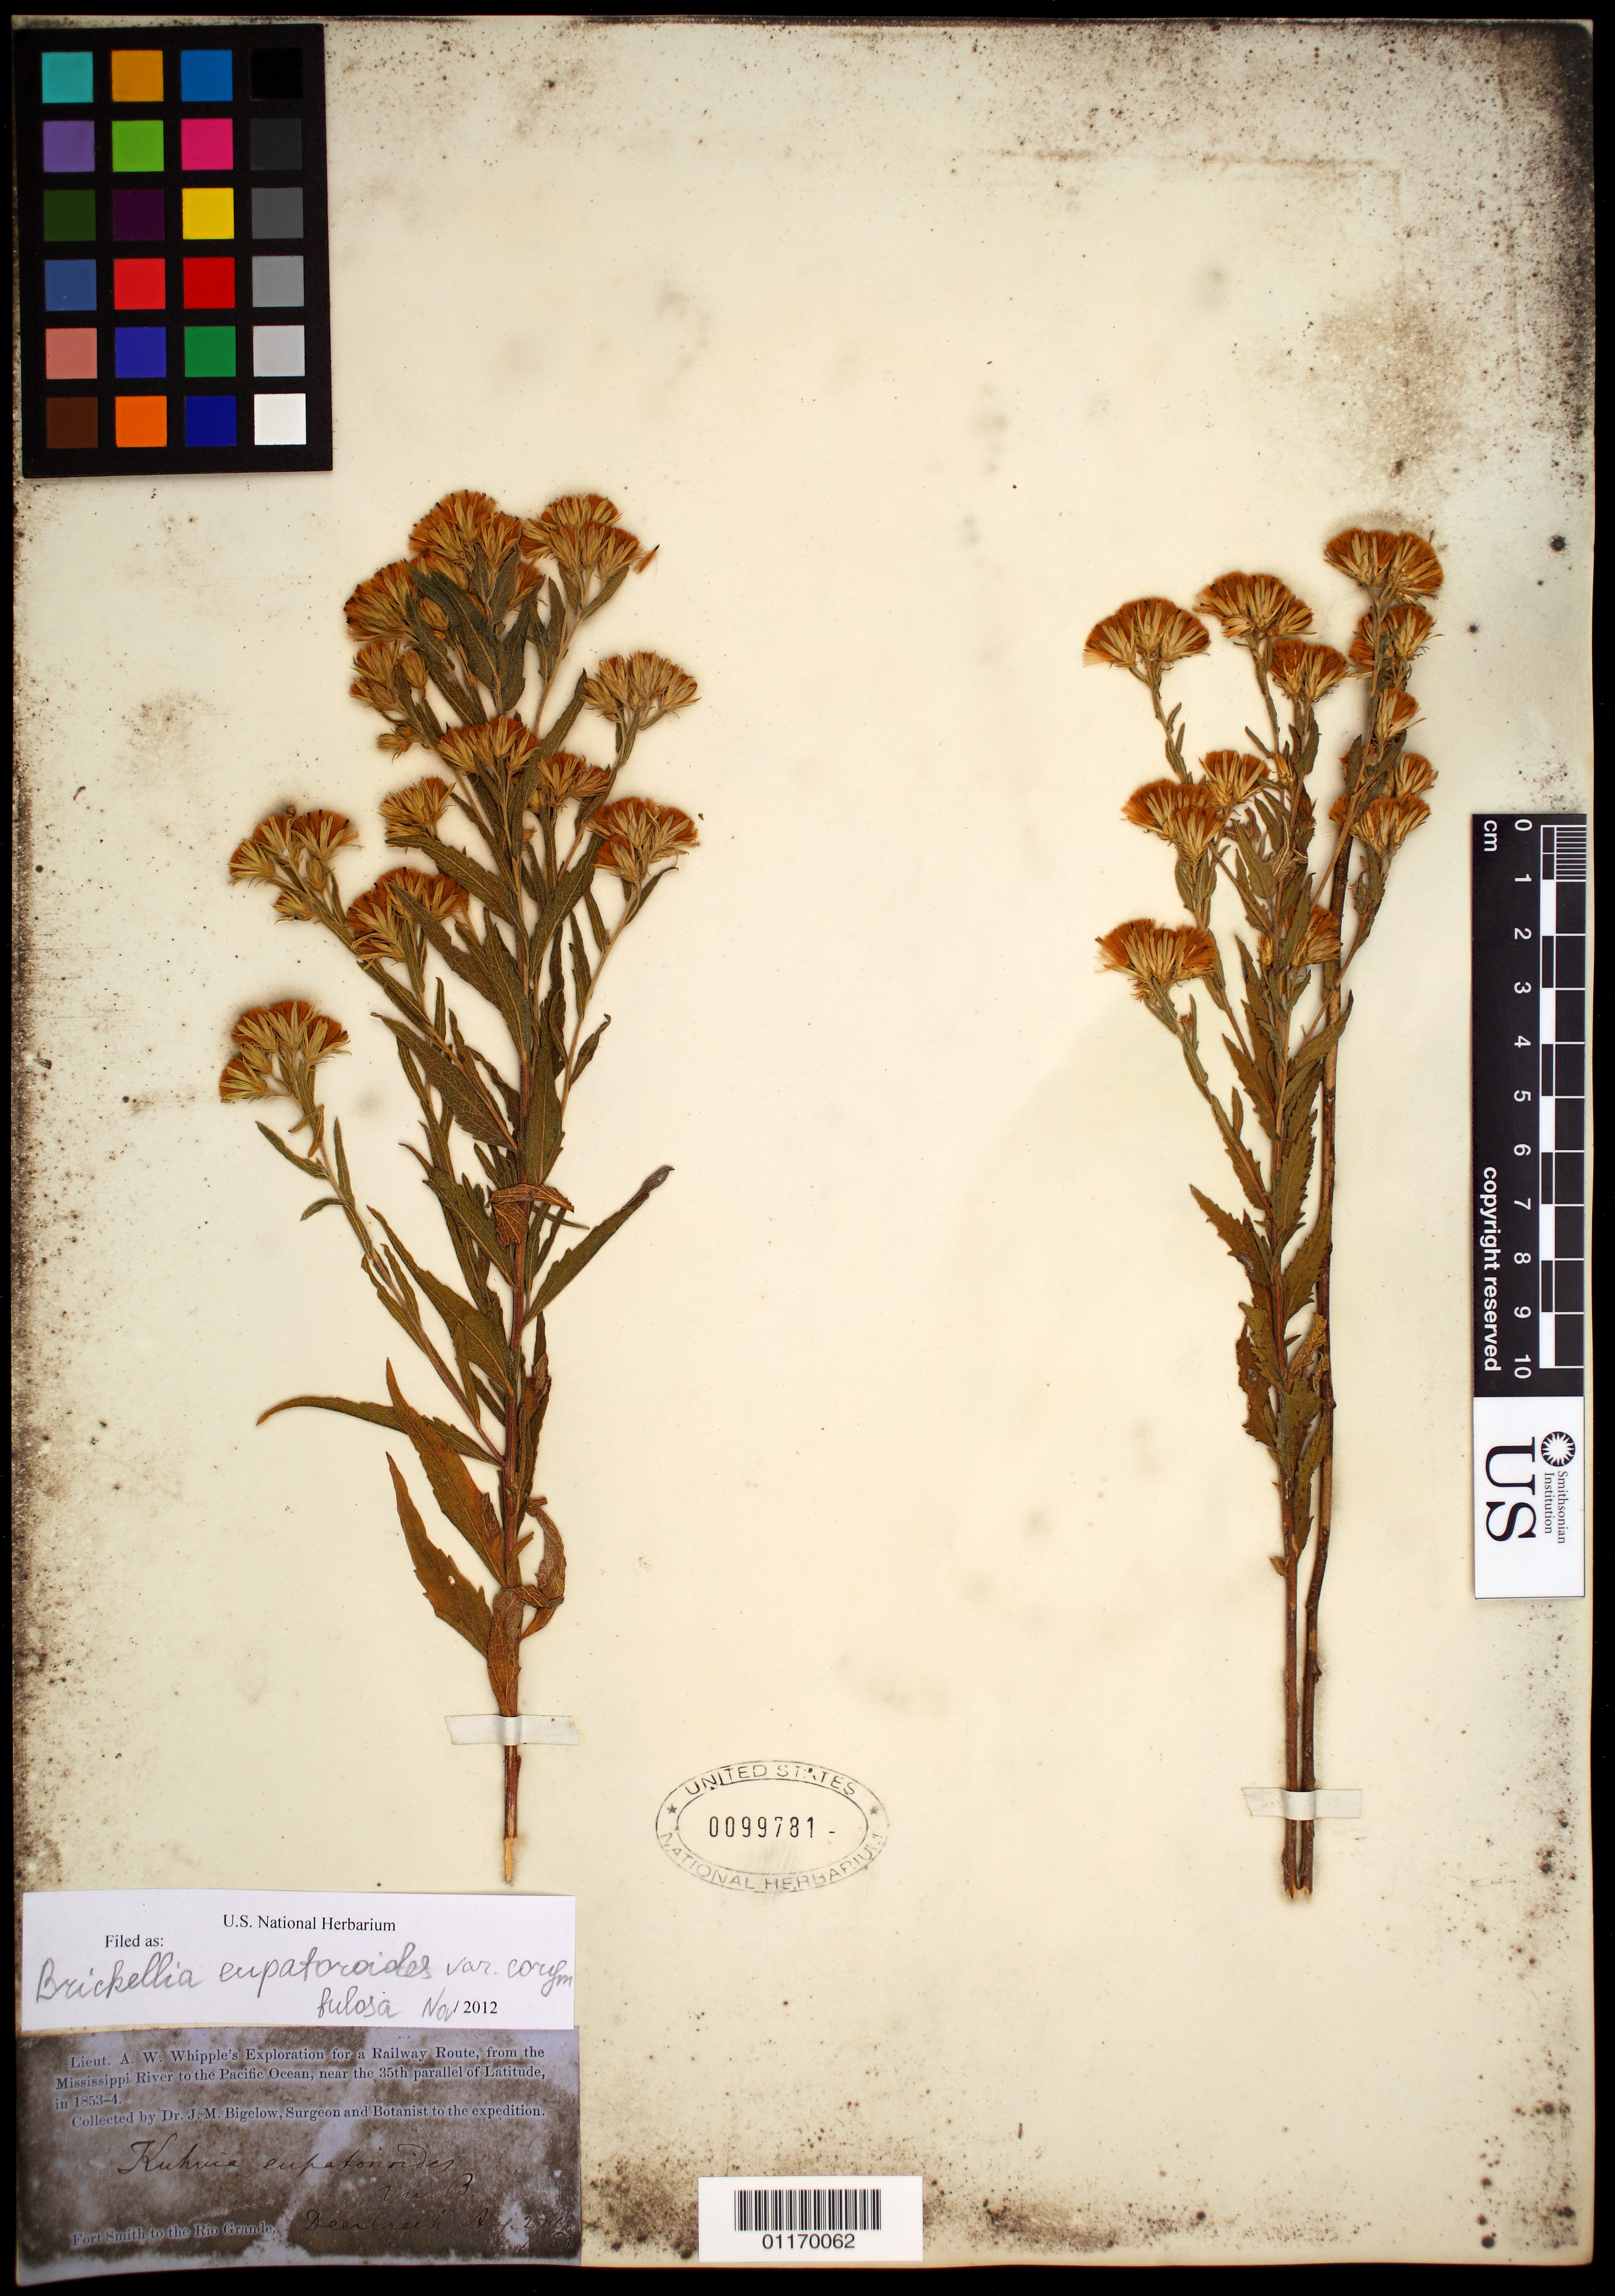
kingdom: Plantae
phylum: Tracheophyta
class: Magnoliopsida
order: Asterales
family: Asteraceae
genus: Brickellia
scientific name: Brickellia eupatorioides var. corymbulosa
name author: (Torr. & A. Gray) Shinners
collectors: J. M. Bigelow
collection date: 1853-08-27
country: United States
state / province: Oklahoma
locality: Deer Creek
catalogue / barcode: US 99781